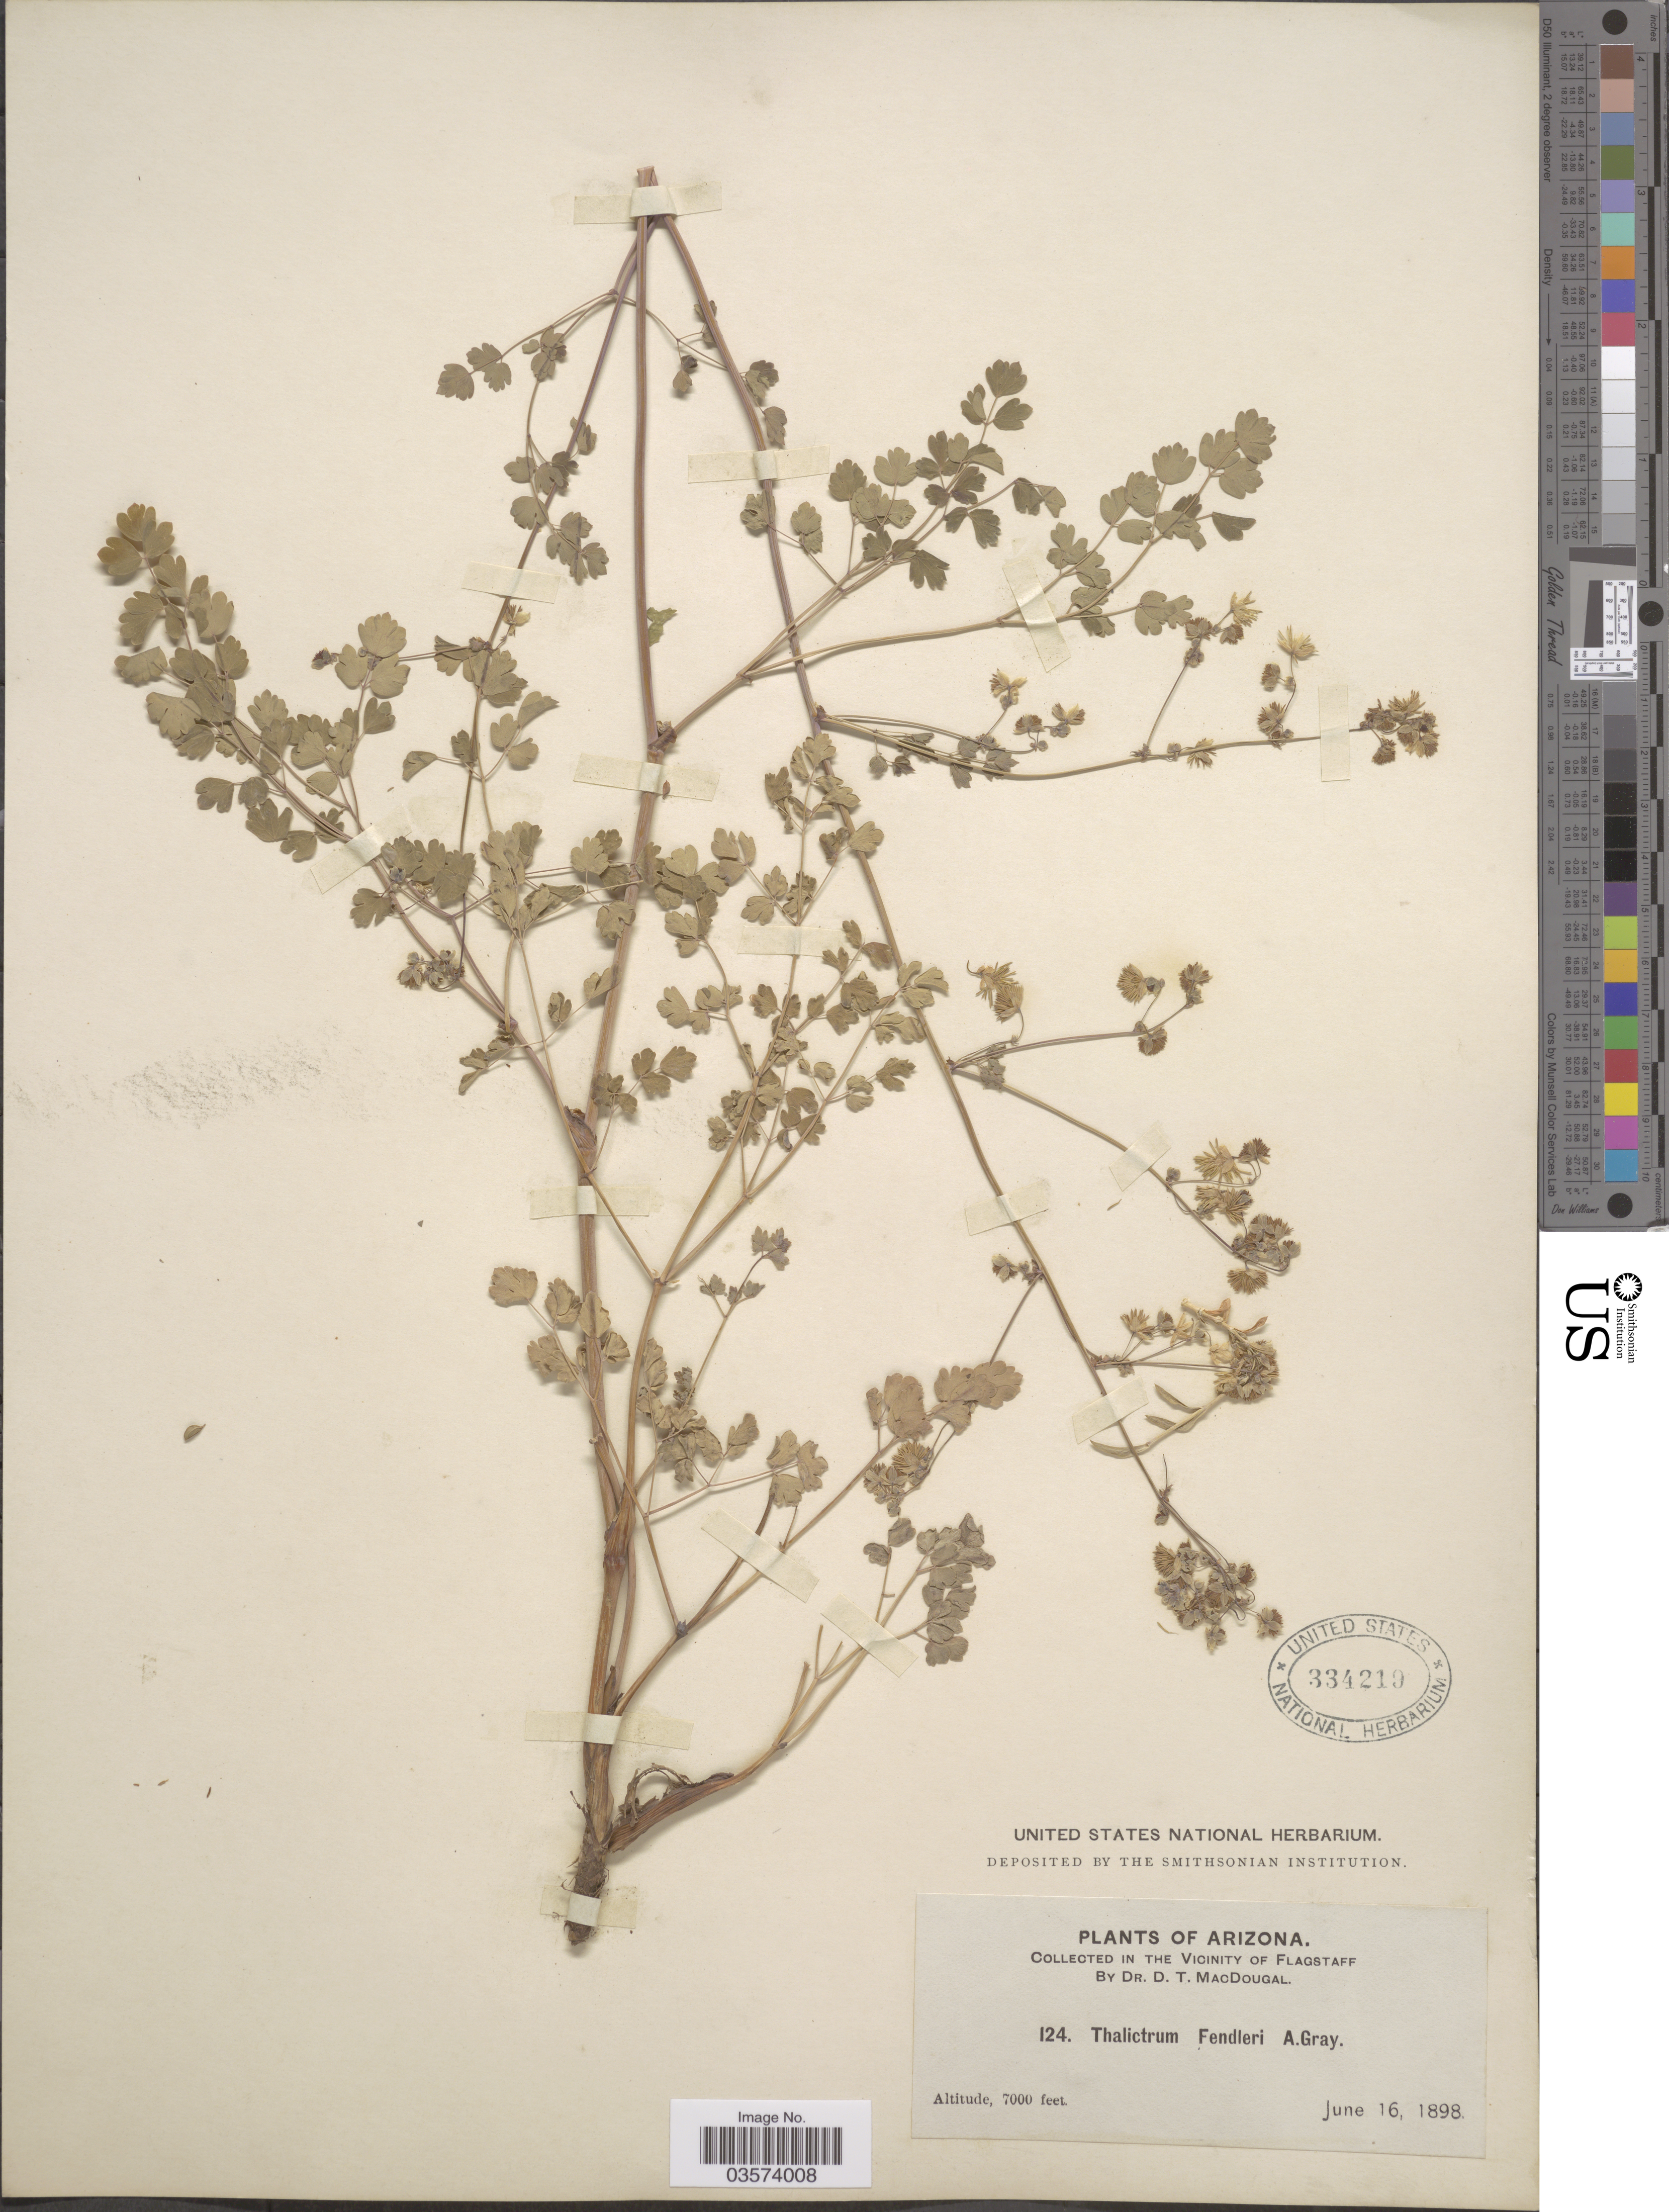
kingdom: Plantae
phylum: Tracheophyta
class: Magnoliopsida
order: Ranunculales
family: Ranunculaceae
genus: Thalictrum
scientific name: Thalictrum fendleri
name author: Engelm. ex A. Gray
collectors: D. T. MacDougal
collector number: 124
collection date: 1898-06-16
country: United States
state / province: Arizona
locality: Vicinity of Flagstaff.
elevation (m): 2134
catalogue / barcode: US 334219